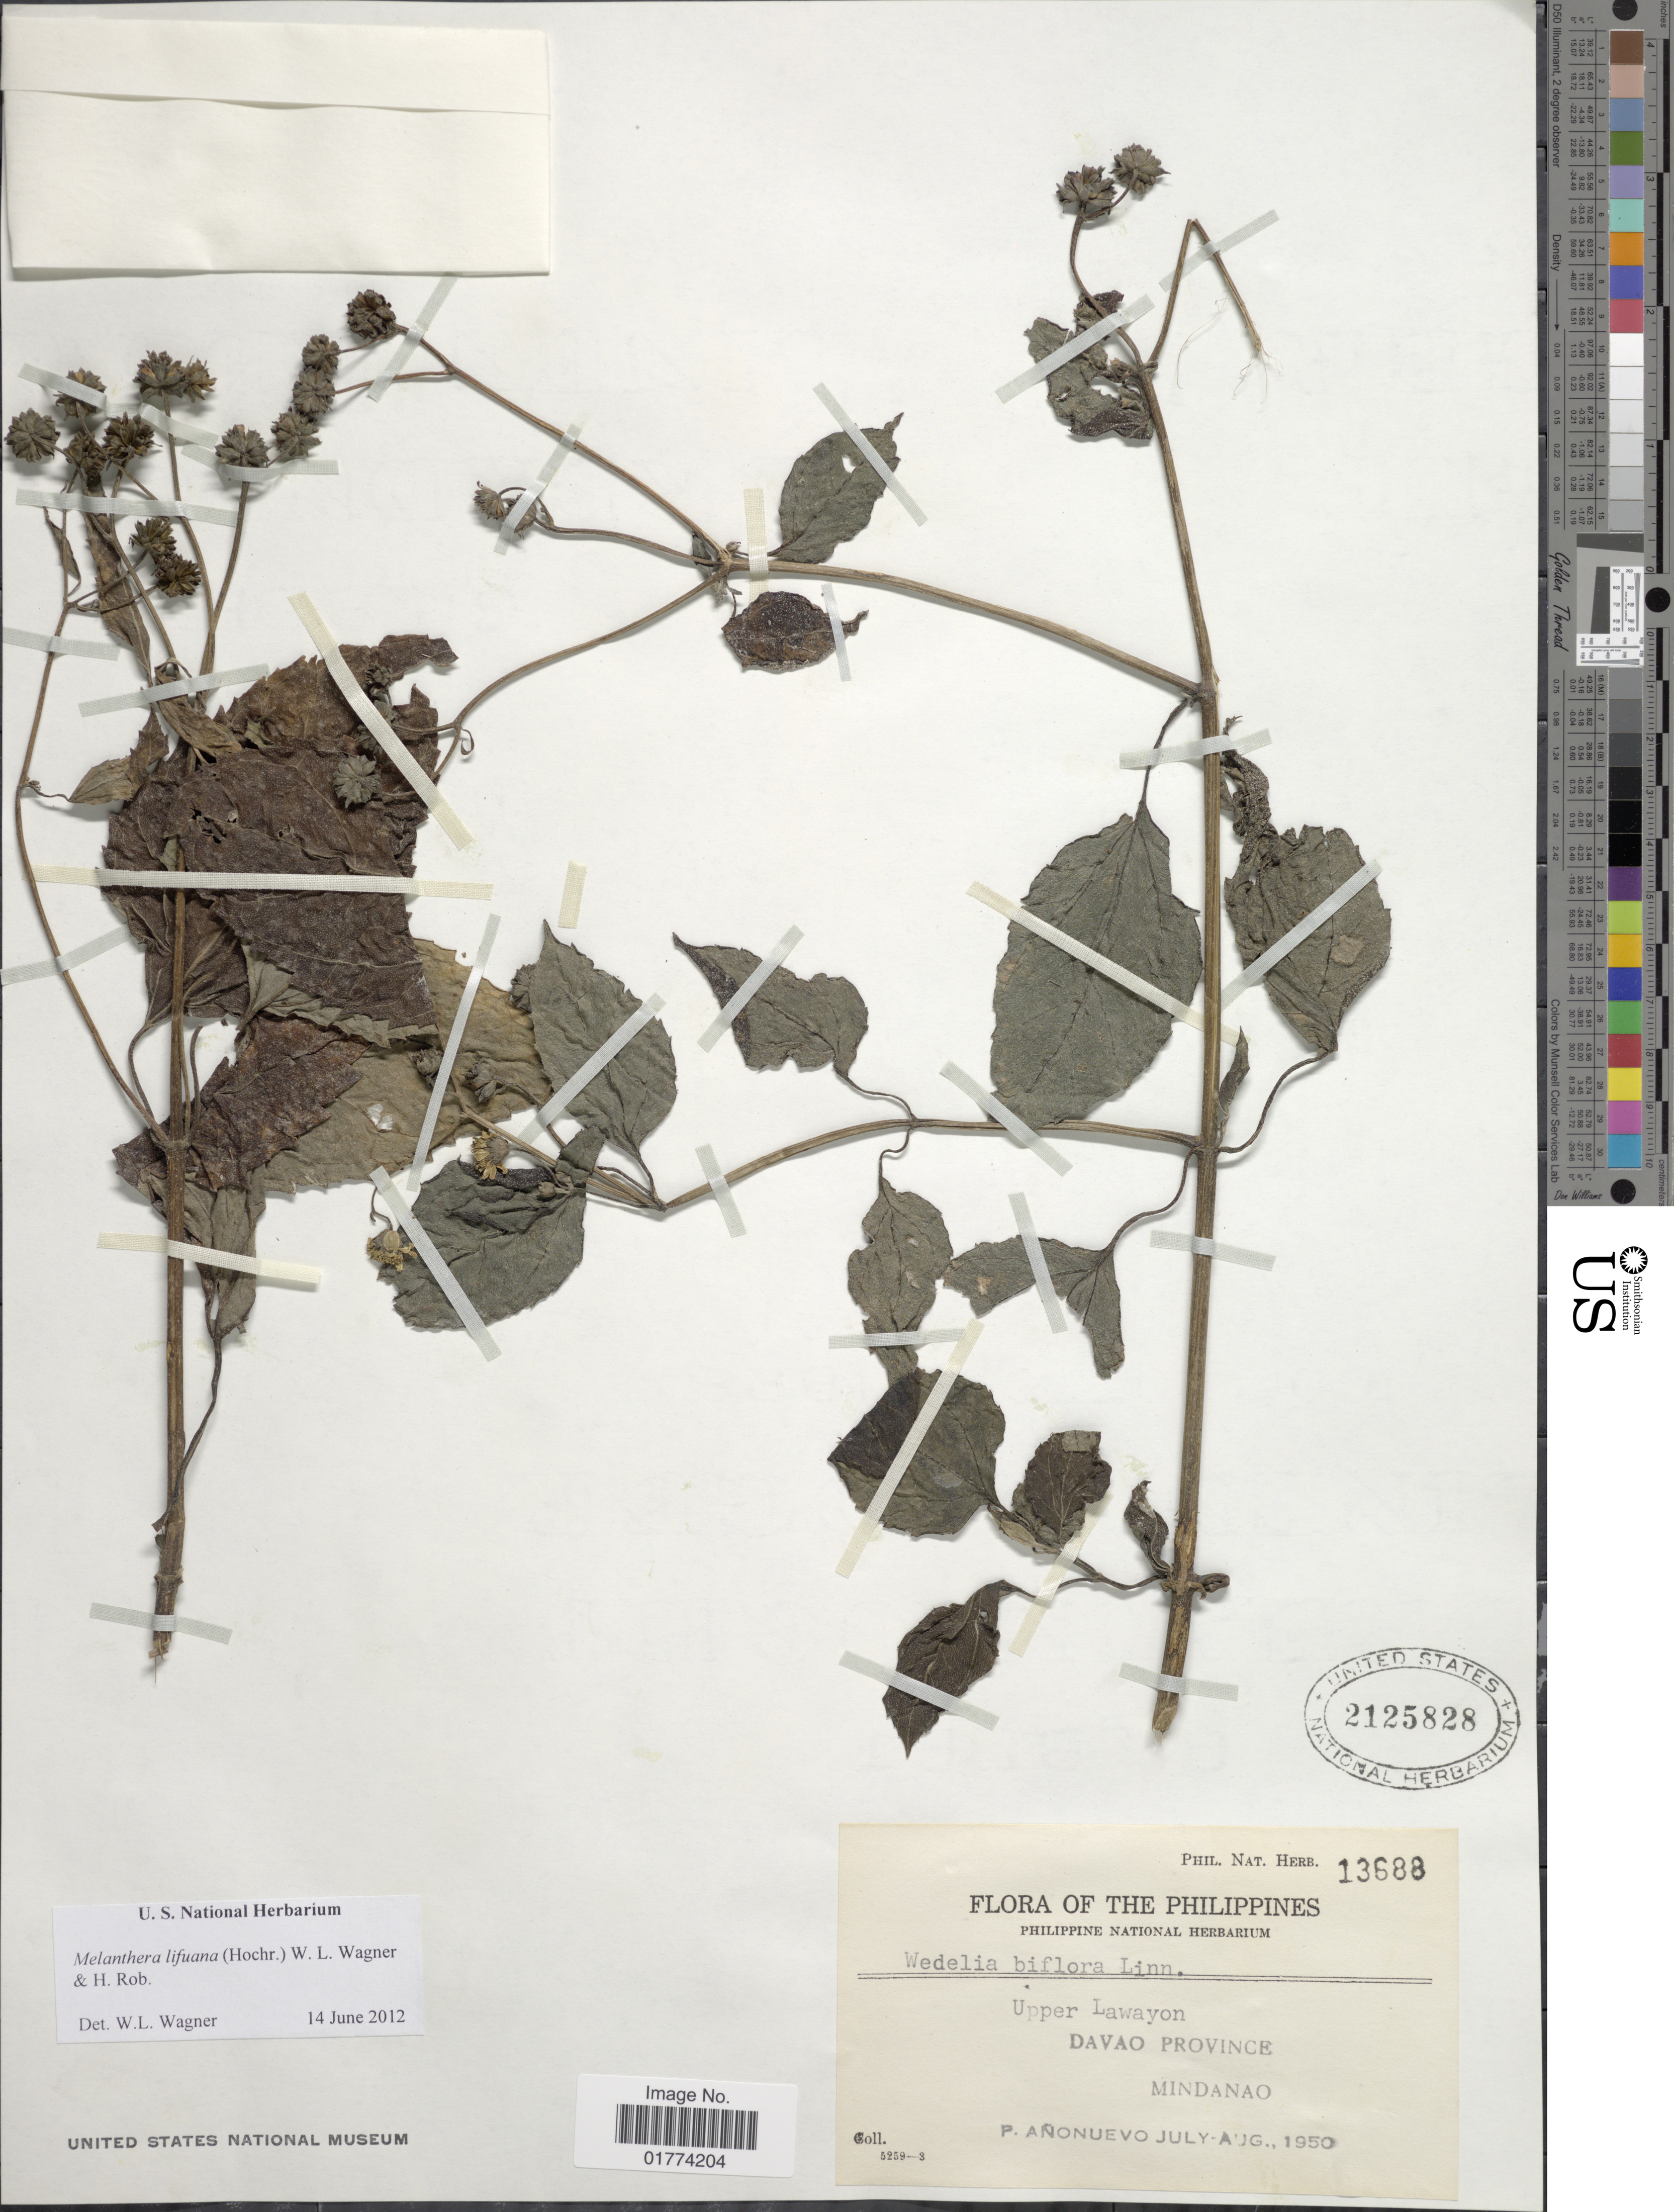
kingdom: Plantae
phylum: Tracheophyta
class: Magnoliopsida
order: Asterales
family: Asteraceae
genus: Wollastonia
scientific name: Wollastonia biflora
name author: (L.) DC.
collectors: P. Anonuevo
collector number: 13688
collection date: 1950-07/1950-08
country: Philippines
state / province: Davao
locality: Upper Lawayon, Davao Province, Mindanao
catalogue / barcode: US 2125828